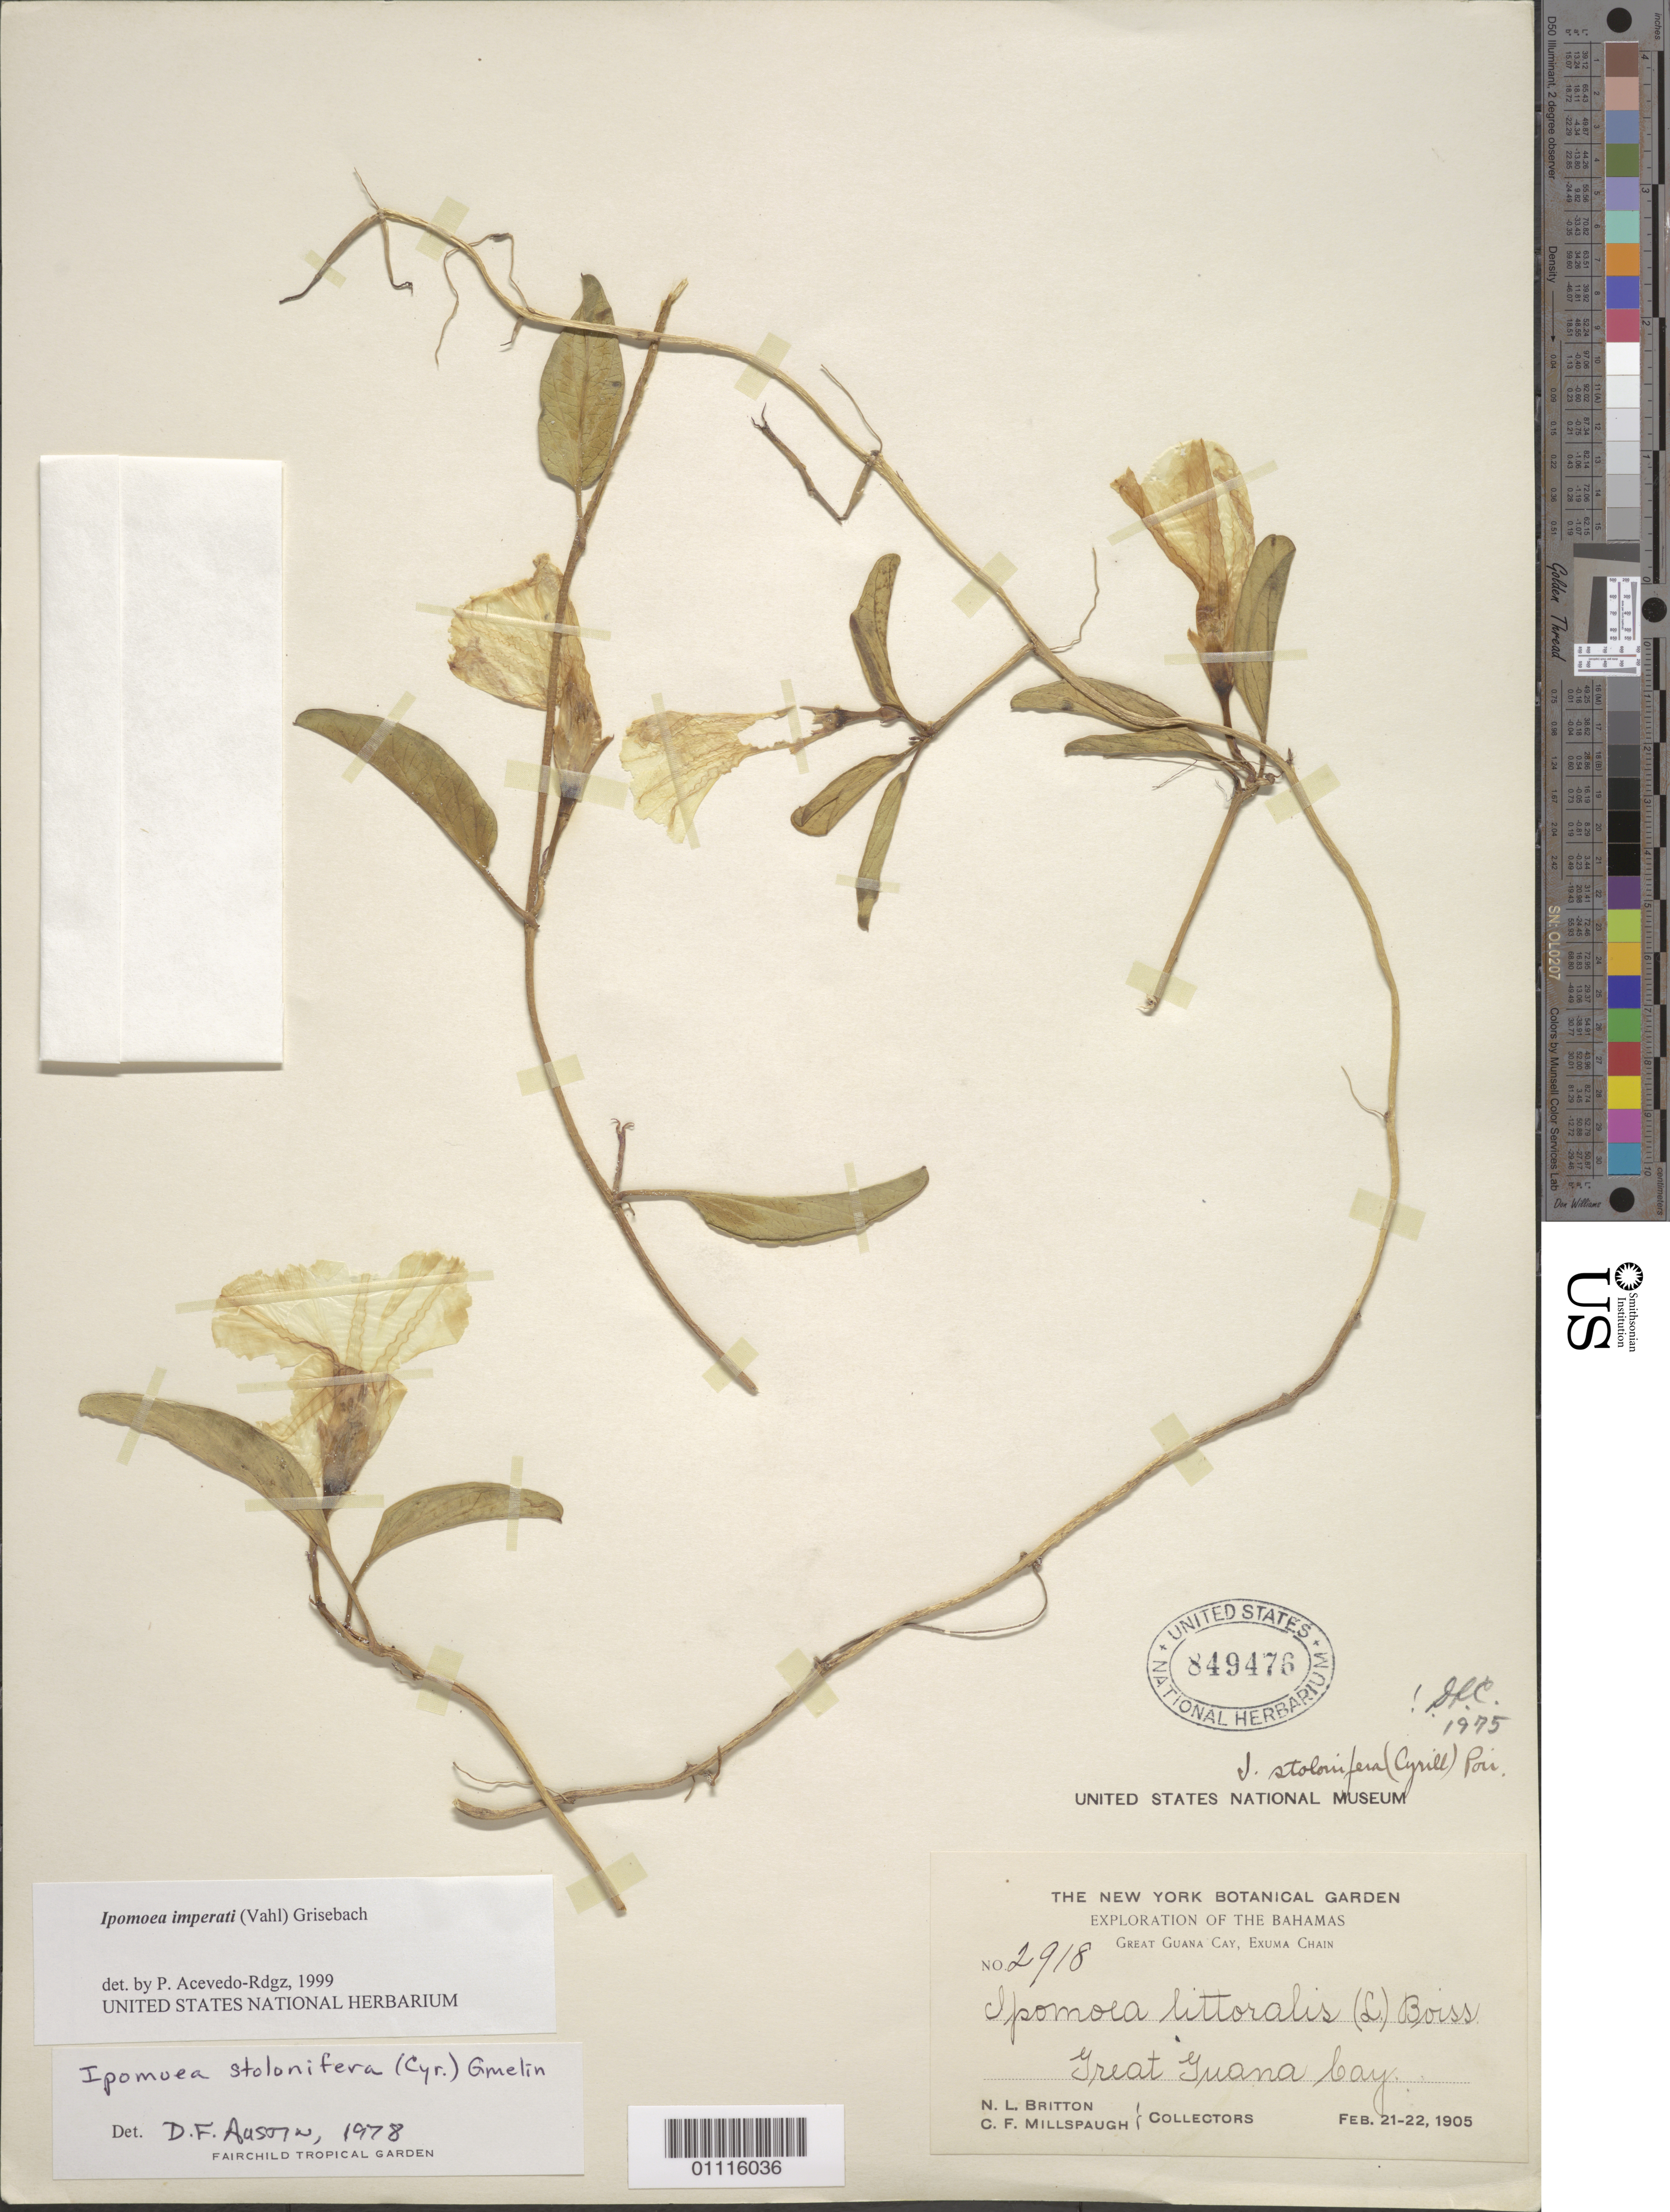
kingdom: Plantae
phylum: Tracheophyta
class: Magnoliopsida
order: Solanales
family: Convolvulaceae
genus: Ipomoea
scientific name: Ipomoea imperati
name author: (Vahl) Griseb.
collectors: N. Britton & C. F. Millspaugh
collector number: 2918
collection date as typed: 21 Feb 1905 to 22 Feb 1905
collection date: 1905-02-21/1905-02-22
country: Bahamas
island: Exuma Chain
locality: Great Guana Cay.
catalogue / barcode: US 849476